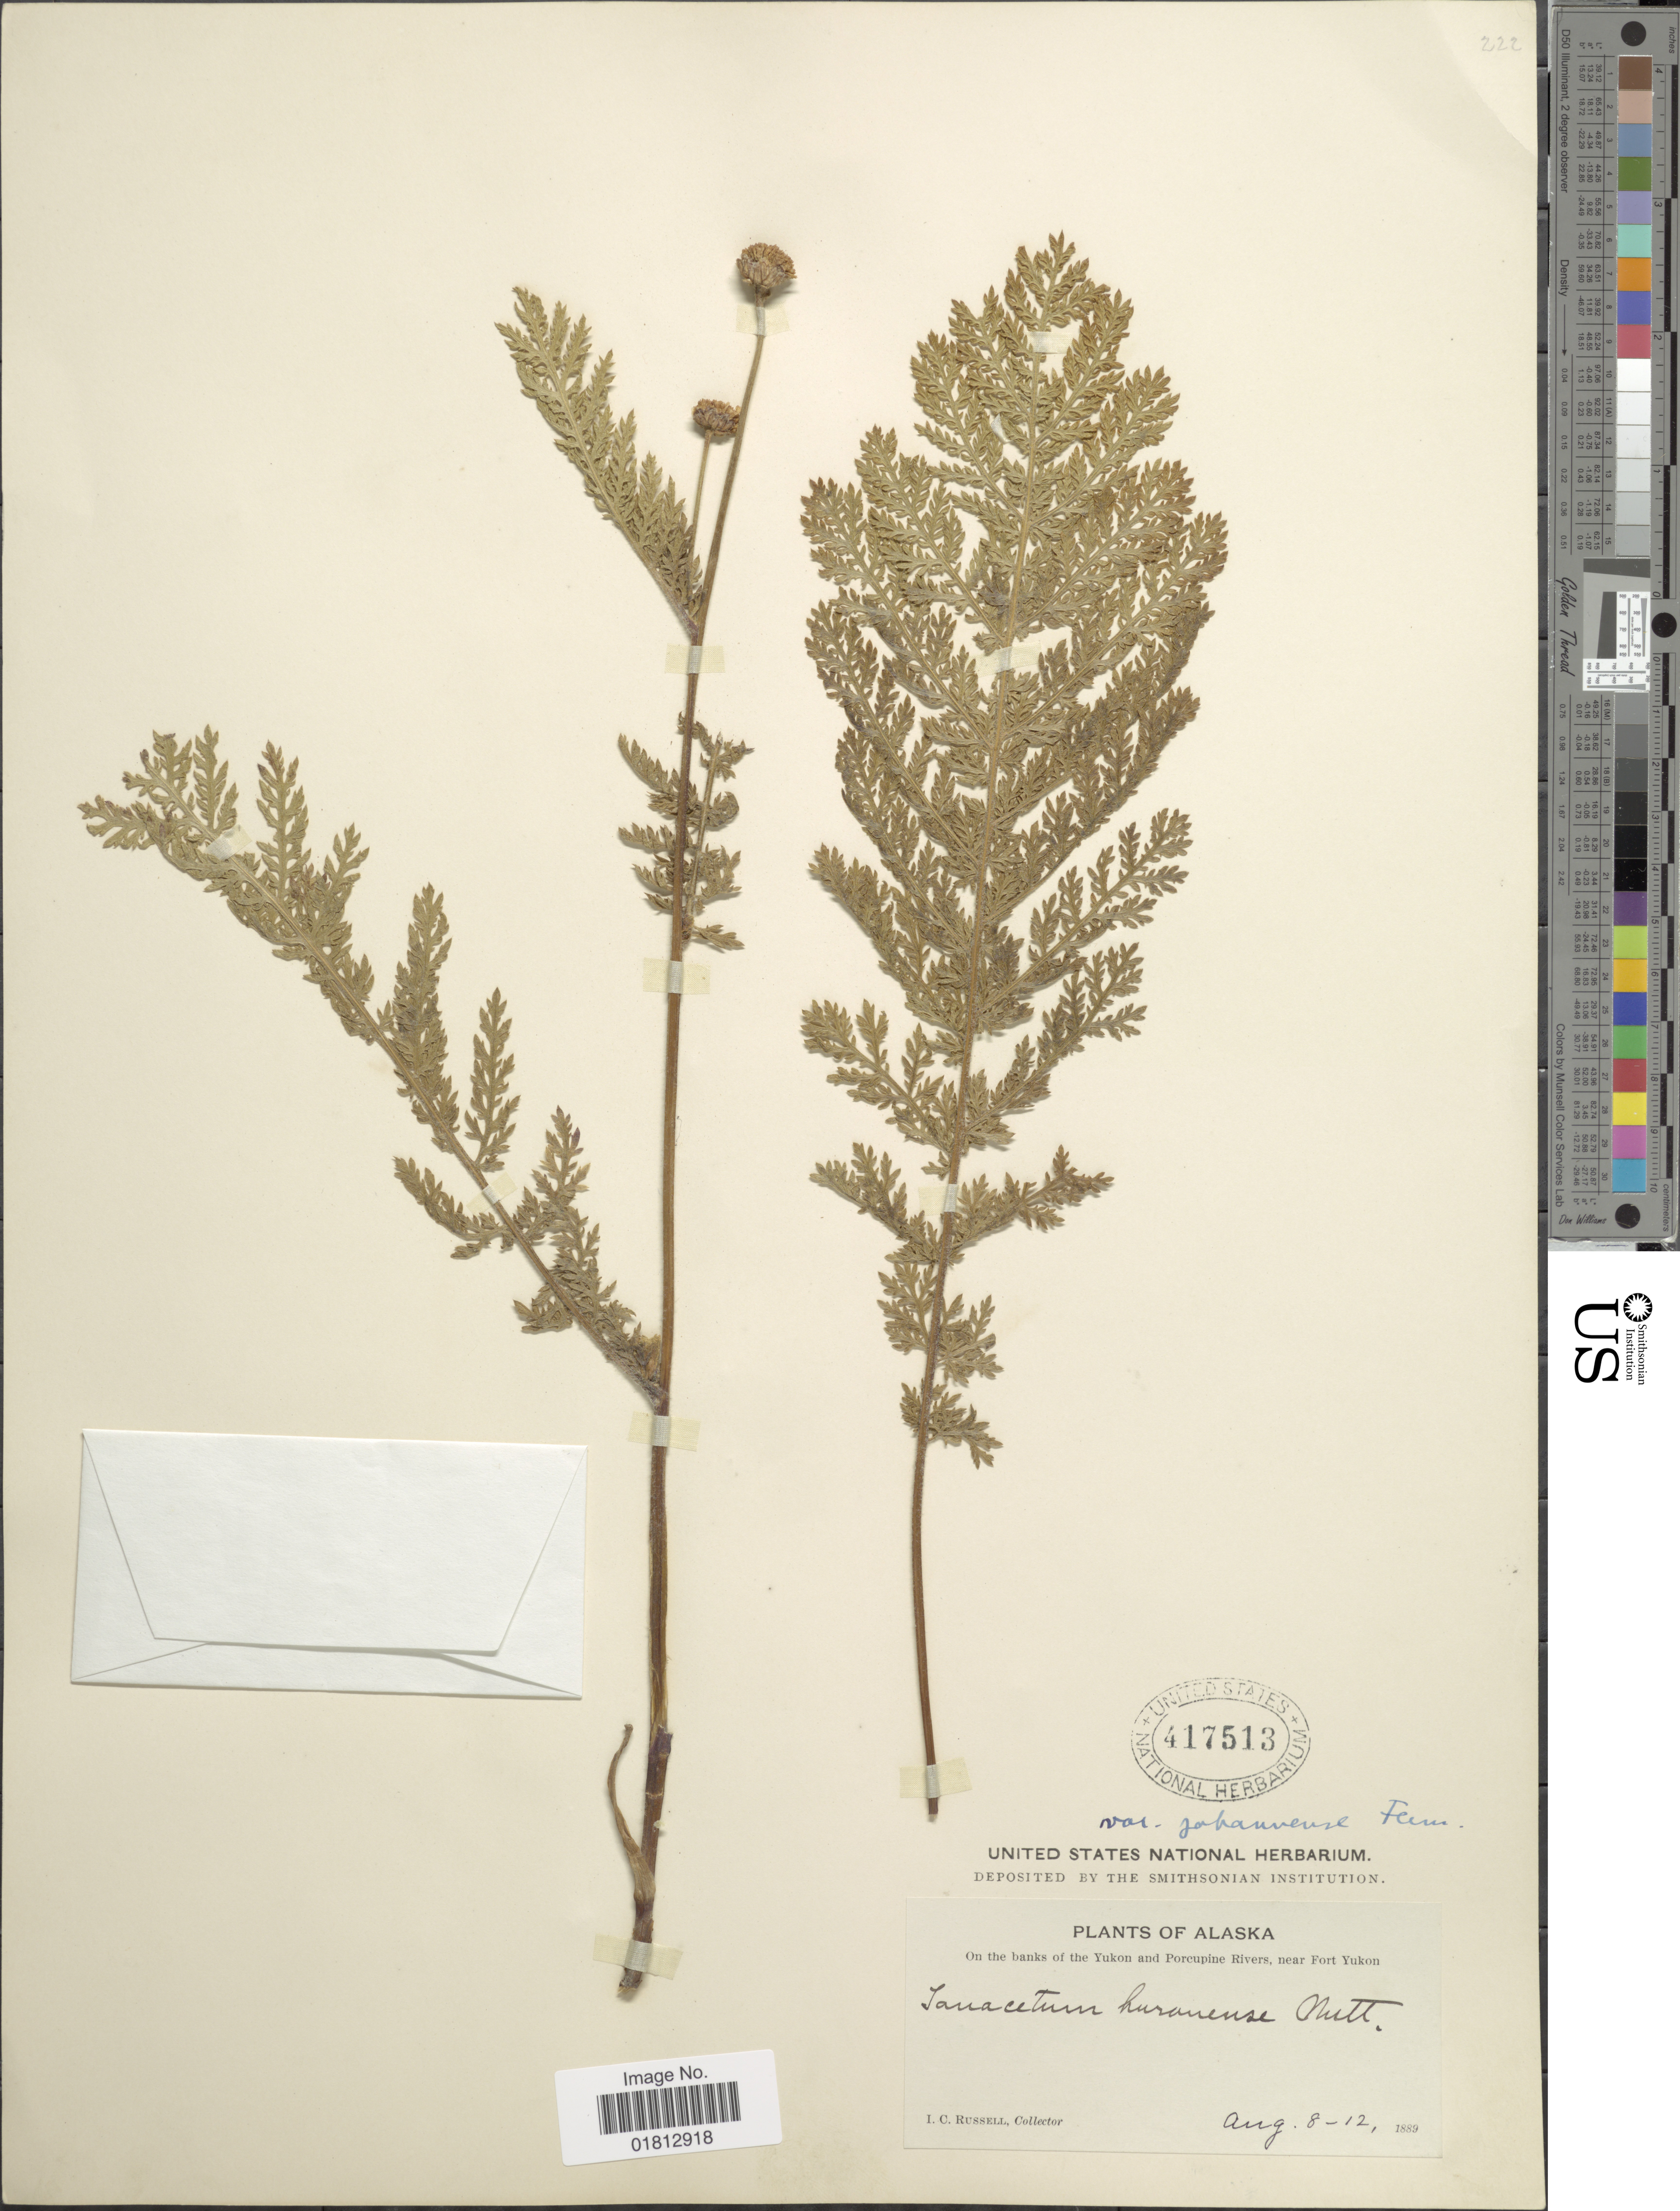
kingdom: Plantae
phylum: Tracheophyta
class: Magnoliopsida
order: Asterales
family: Asteraceae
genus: Tanacetum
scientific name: Tanacetum huronense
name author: Nutt.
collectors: I. C. Russell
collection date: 1889-08-08/1889-08-12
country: United States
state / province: Alaska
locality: Banks of the Yukon and Porcupine Rivers, near Fort Yukon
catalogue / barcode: US 417513